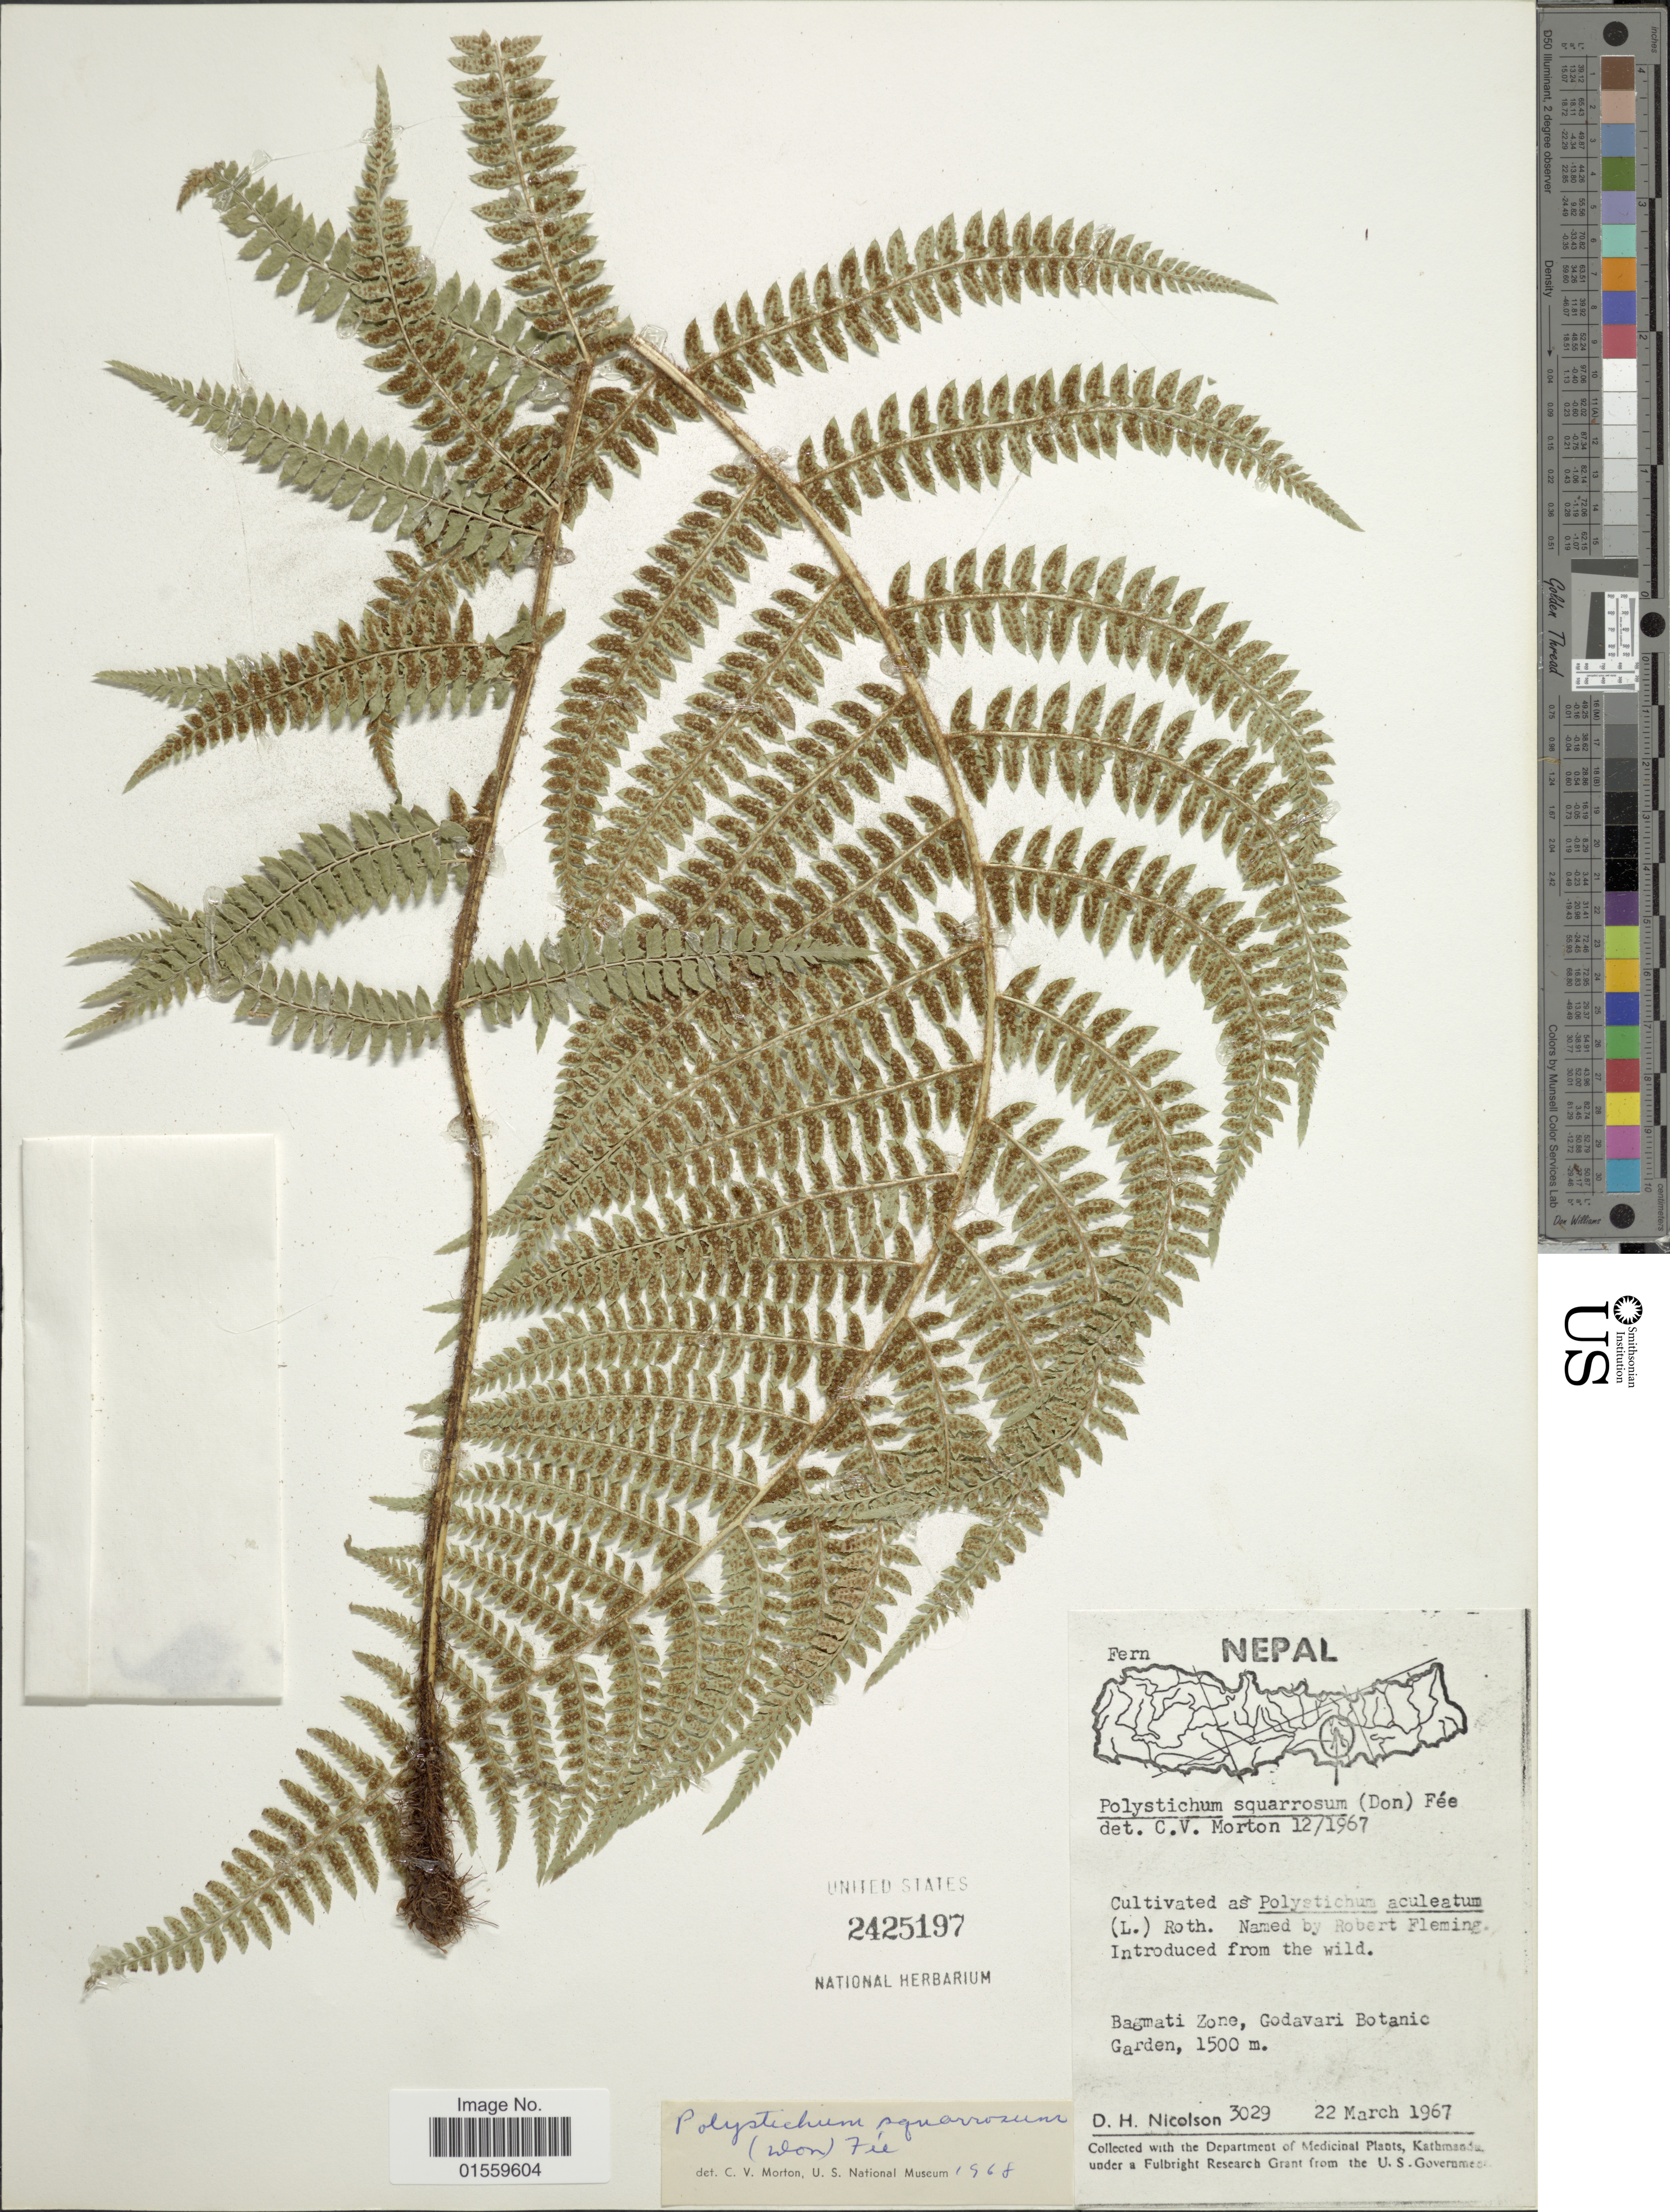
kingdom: Plantae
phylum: Tracheophyta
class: Polypodiopsida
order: Polypodiales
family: Dryopteridaceae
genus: Polystichum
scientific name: Polystichum squarrosum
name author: (D. Don) Fée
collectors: D. H. Nicolson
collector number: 3029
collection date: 1967-03-22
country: Nepal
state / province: Bagmati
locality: Bagmati Zone, Godavari Botanic.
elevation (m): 1500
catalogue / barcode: US 2425197